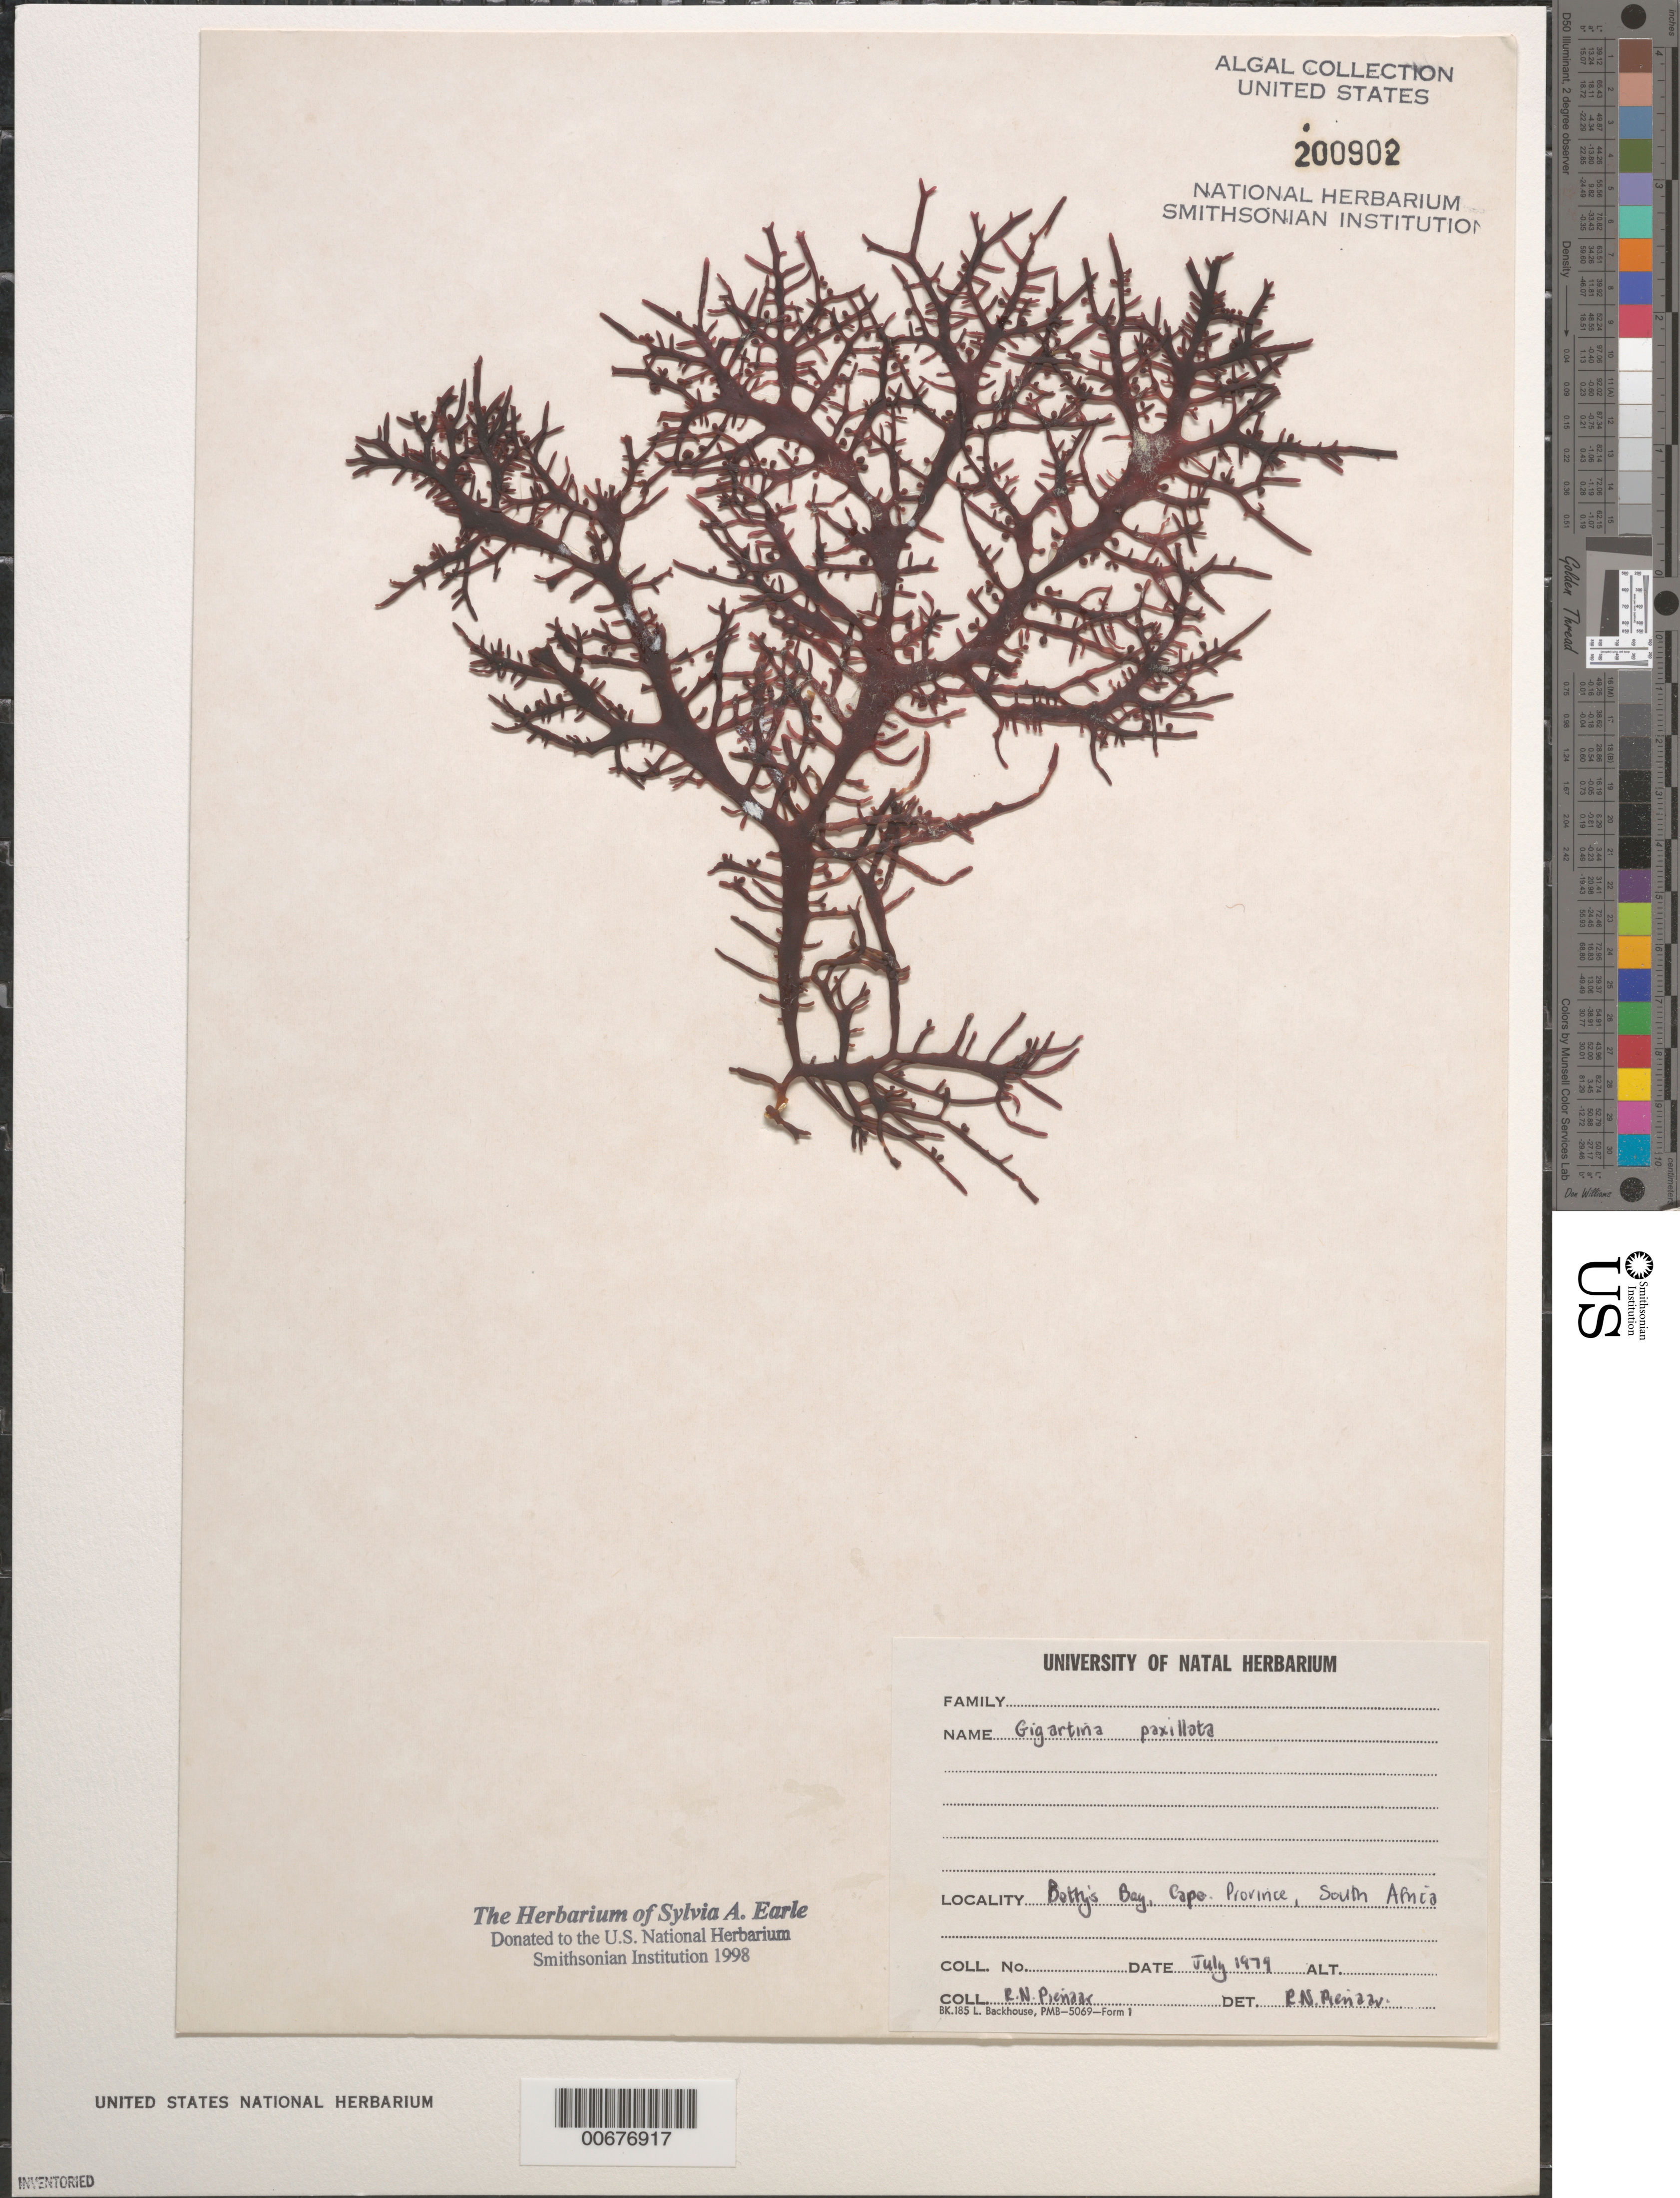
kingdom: Plantae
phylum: Rhodophyta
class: Florideophyceae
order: Gigartinales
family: Gigartinaceae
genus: Gigartina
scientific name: Gigartina paxillata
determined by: Pienaar, R. N.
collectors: R. Pienaar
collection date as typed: Jul 1979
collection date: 1979-07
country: South Africa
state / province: Western Cape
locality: Bettys Bay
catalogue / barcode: US 200902